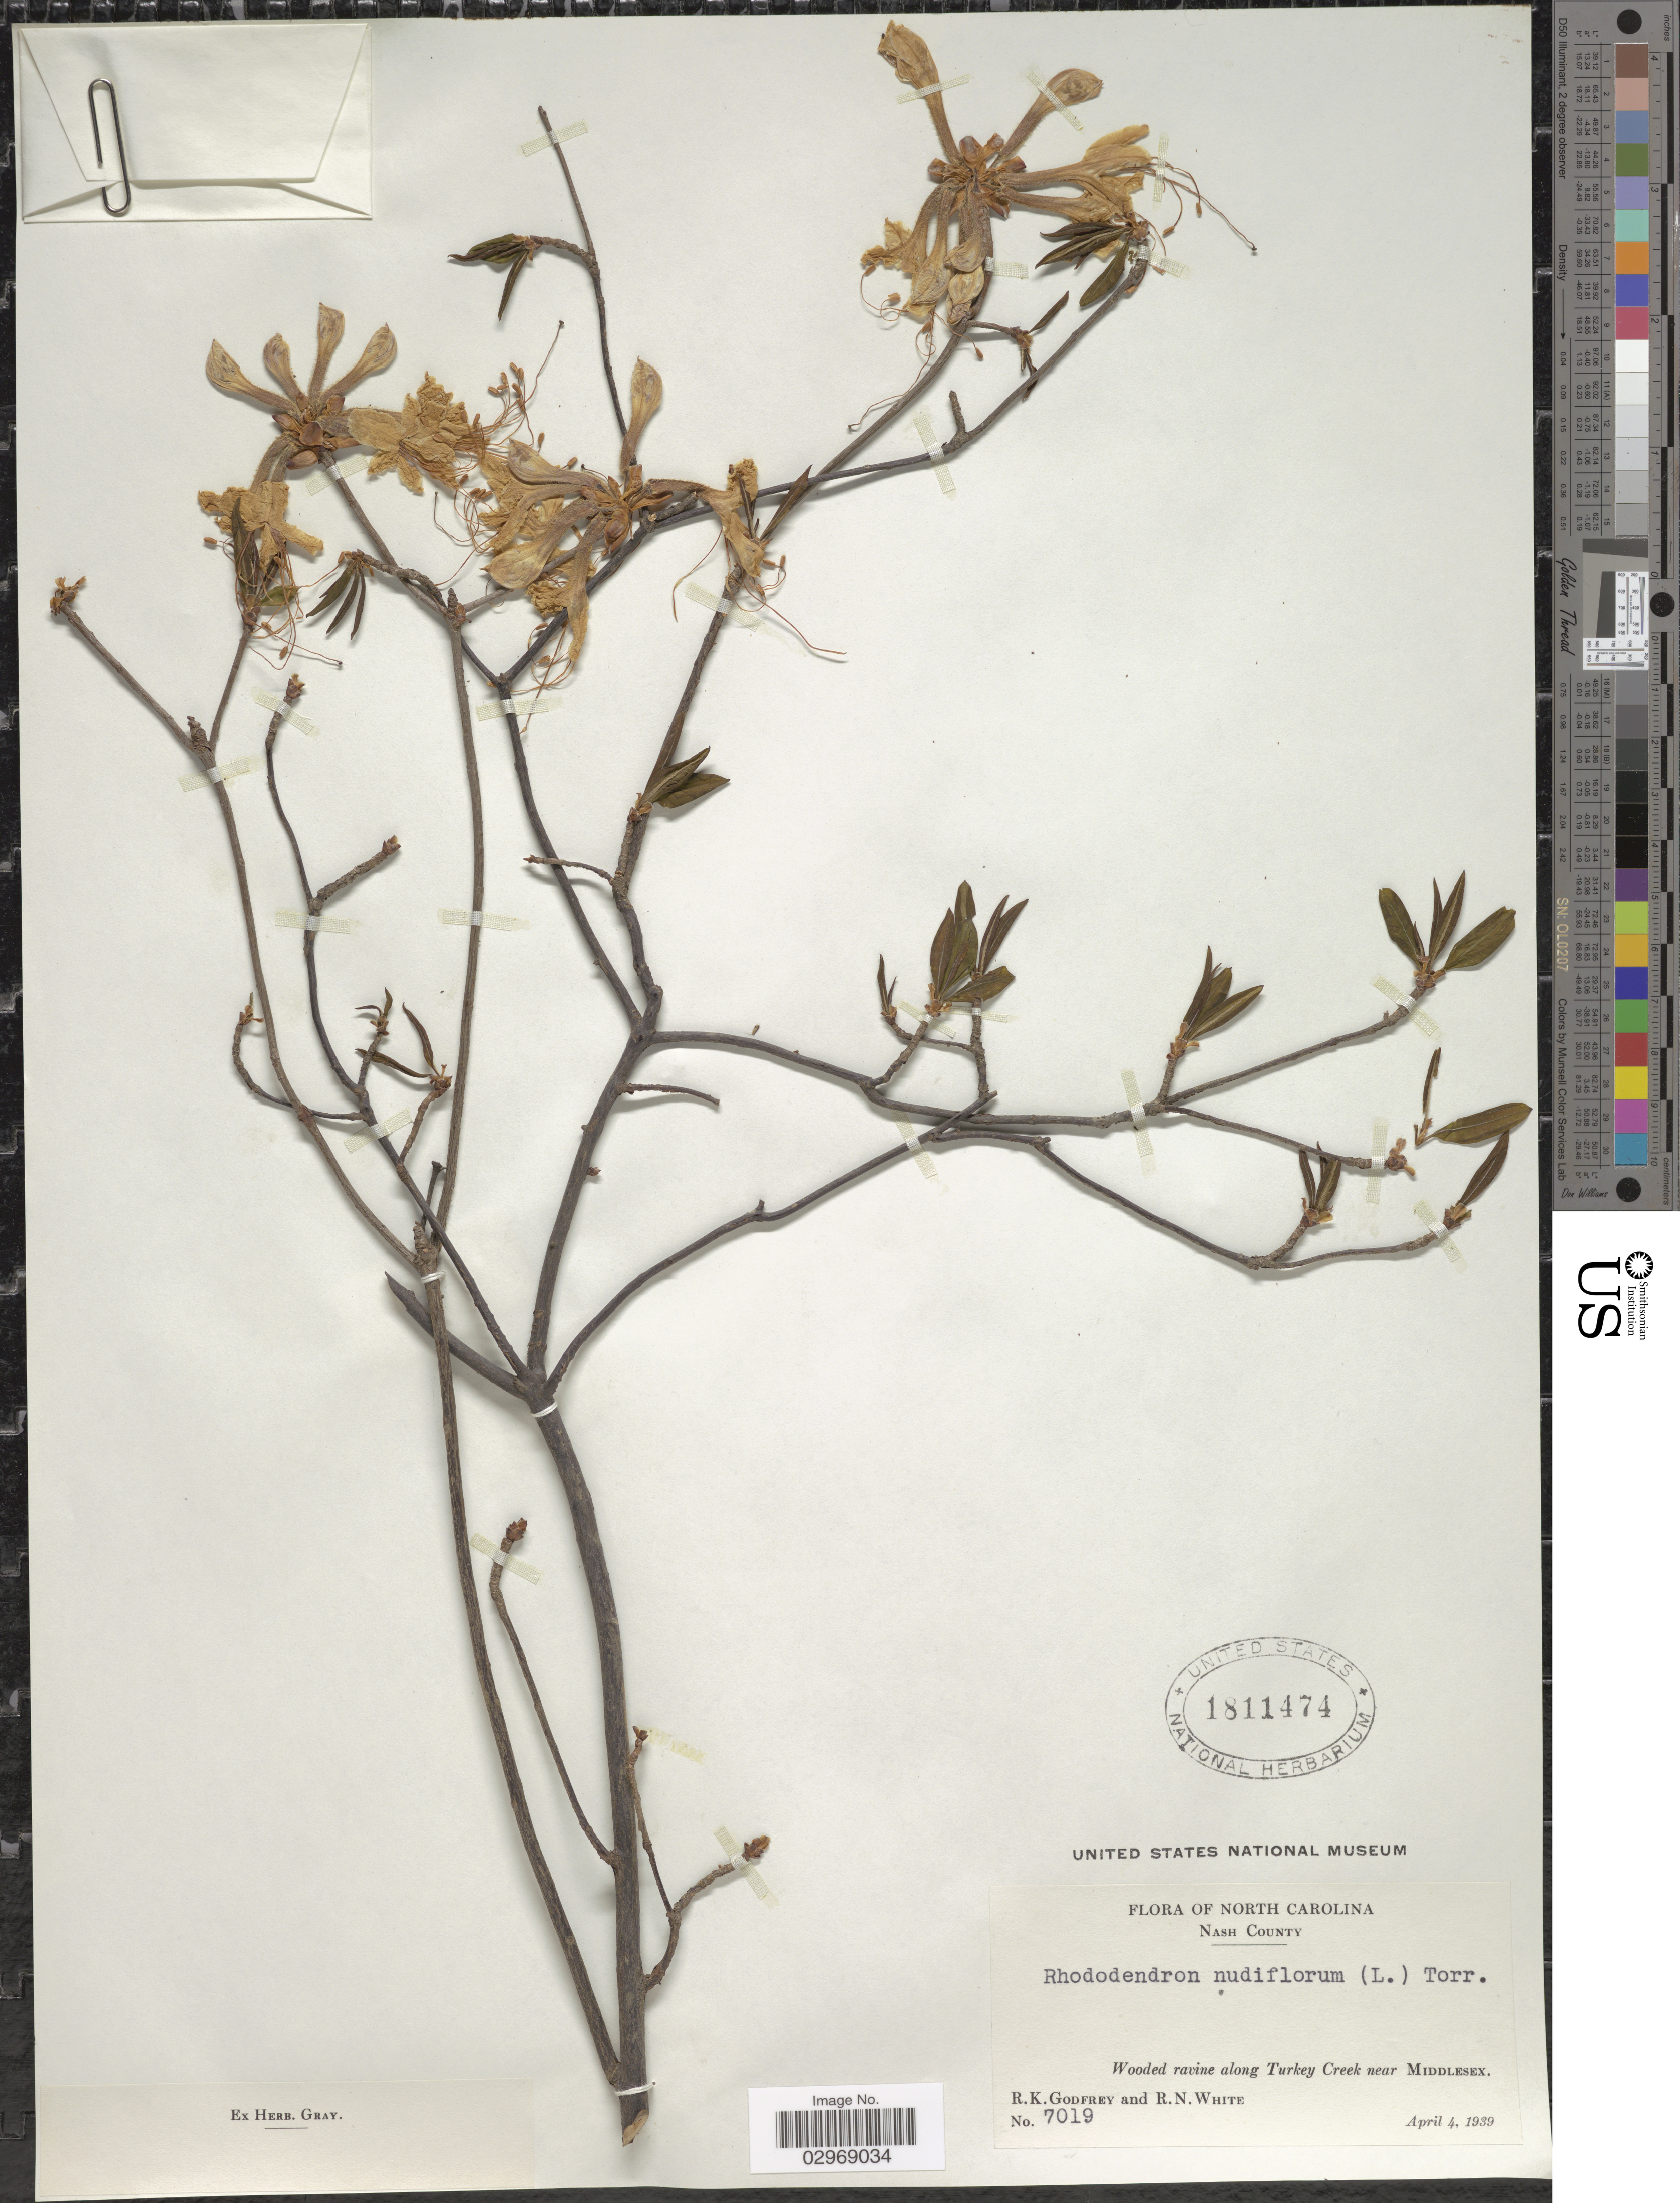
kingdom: Plantae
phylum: Tracheophyta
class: Magnoliopsida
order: Ericales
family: Ericaceae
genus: Rhododendron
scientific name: Rhododendron nudiflorum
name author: Torr.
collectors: R. K. Godfrey & R. N. White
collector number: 7019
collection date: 1939-04-04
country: United States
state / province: North Carolina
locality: Nash County. Wooded ravine along Turkey Creek near Middlesex.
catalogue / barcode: US 1811474